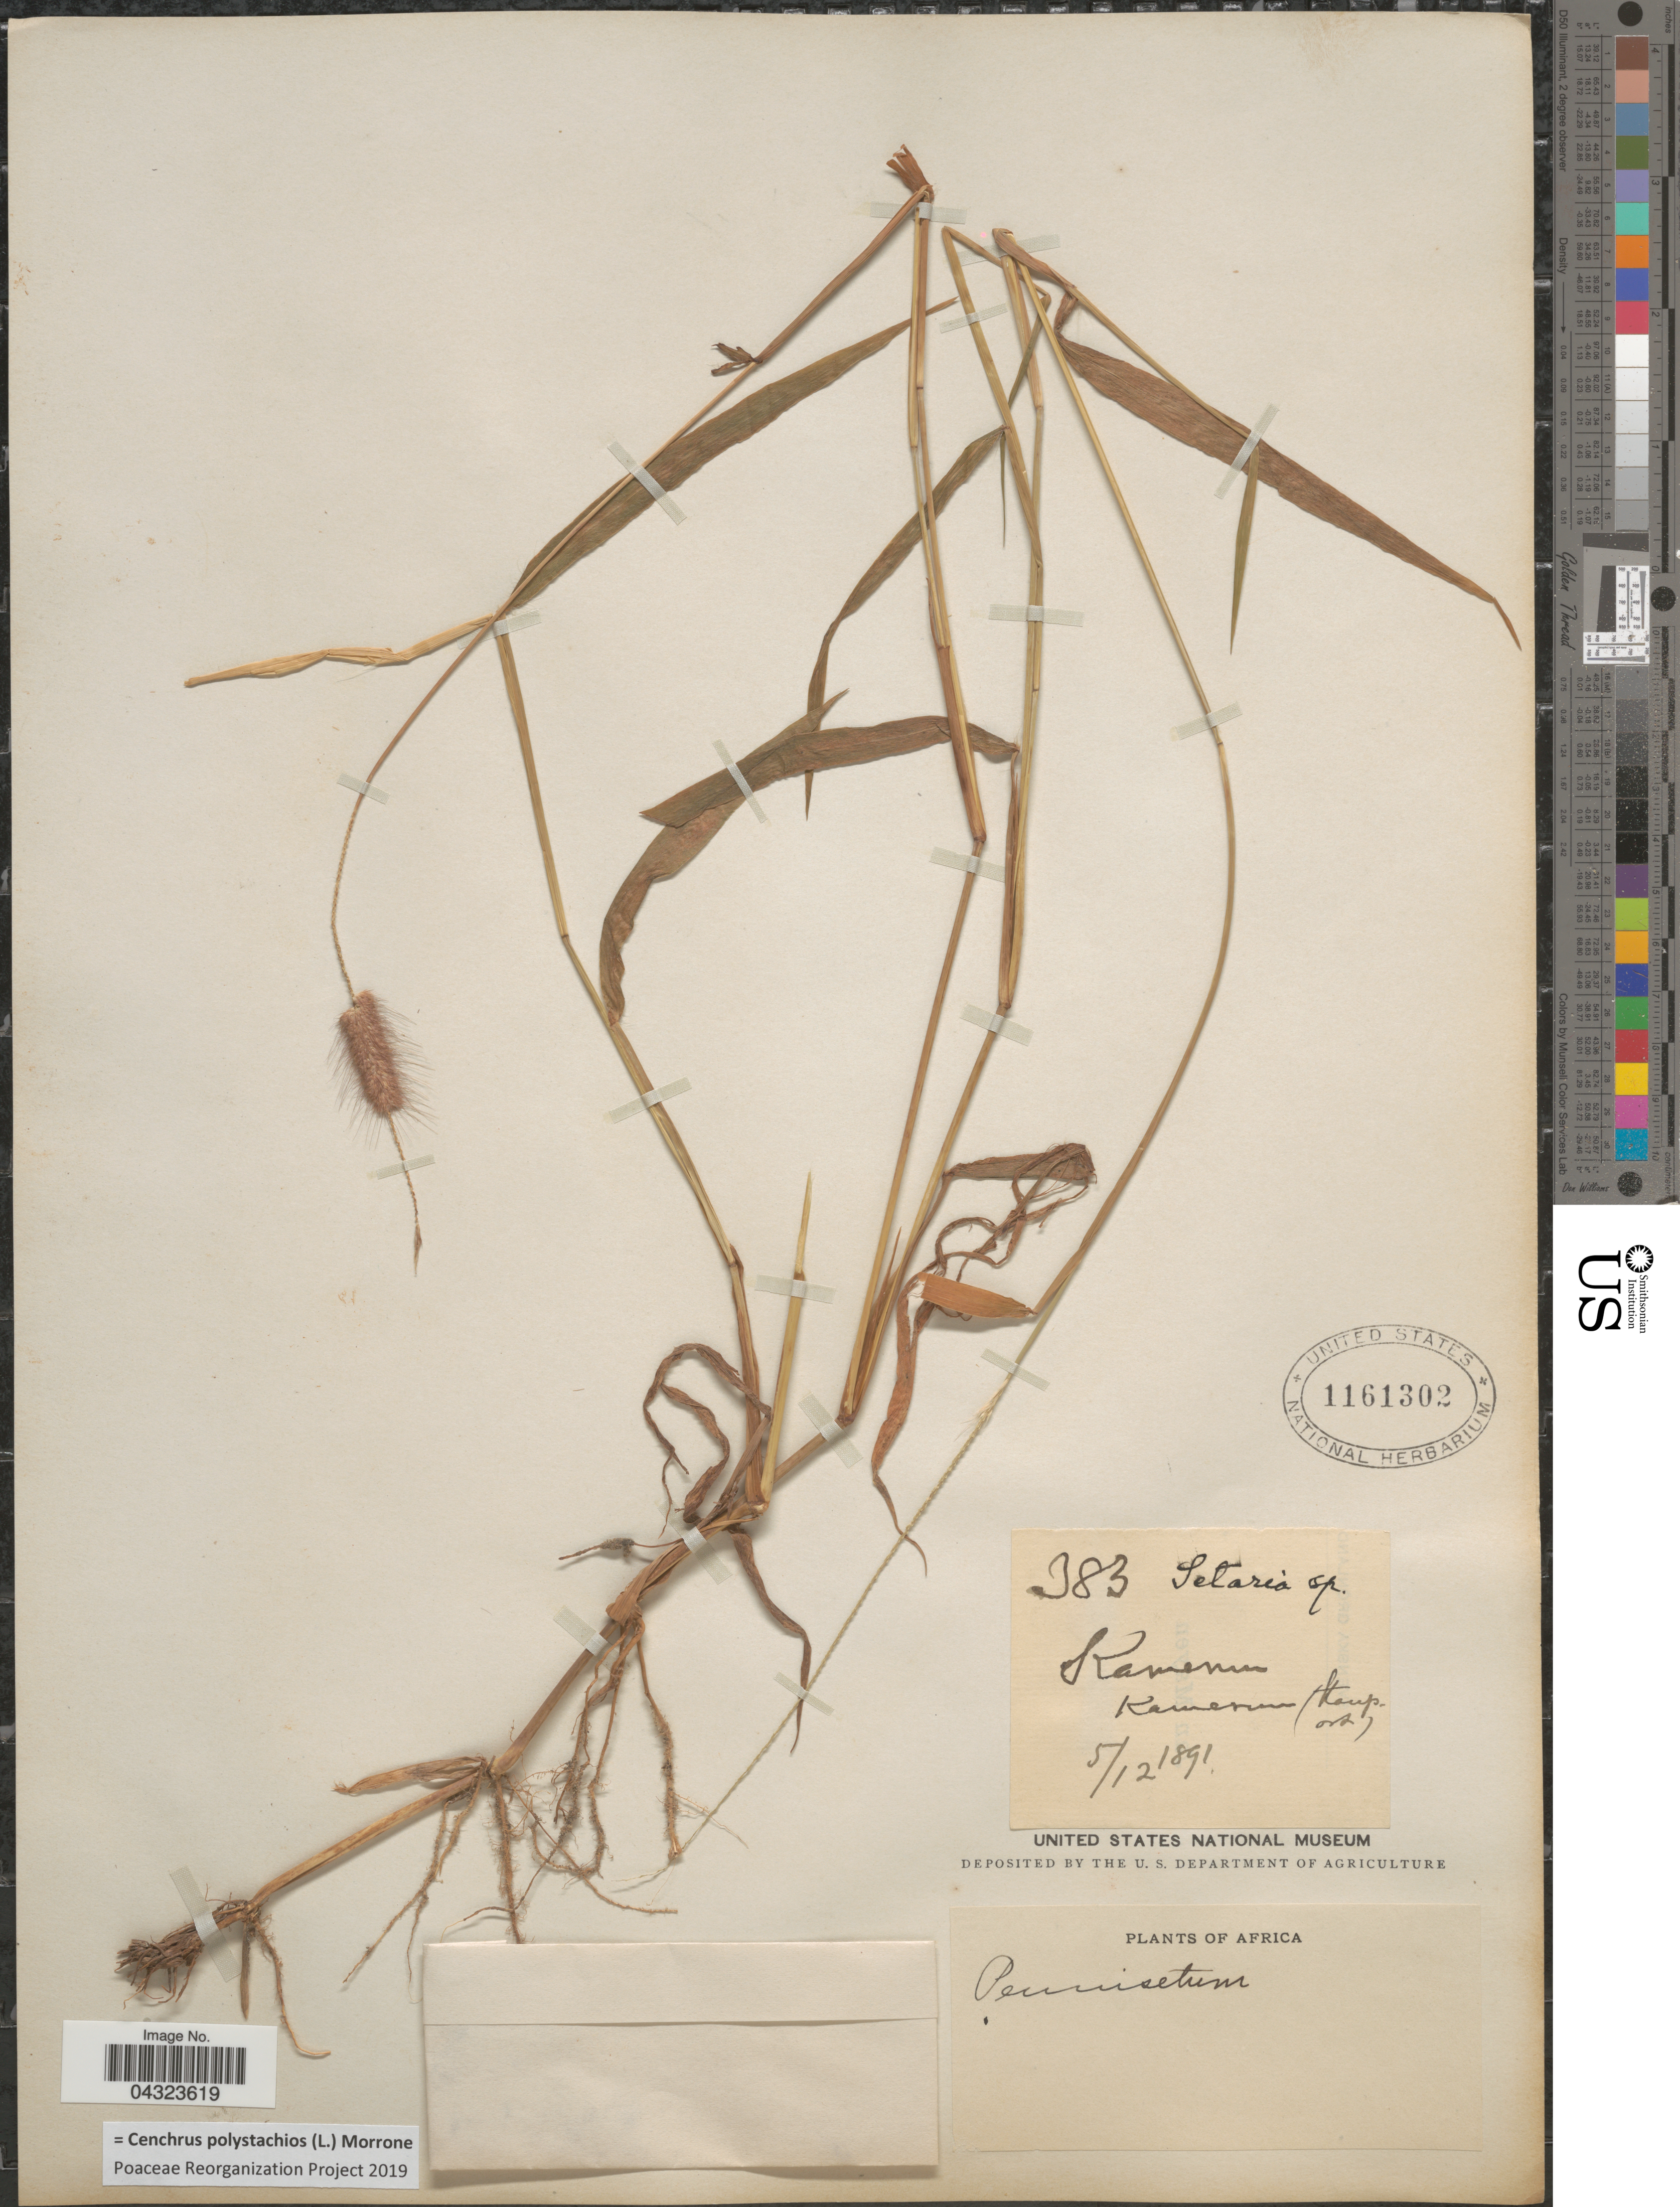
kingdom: Plantae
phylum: Tracheophyta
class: Liliopsida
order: Poales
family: Poaceae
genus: Cenchrus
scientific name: Cenchrus polystachios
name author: (L.) Morrone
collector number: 383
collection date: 1891-12-05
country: Cameroon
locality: Kamerun. Kamerun (Stanpors).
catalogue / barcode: US 1161302